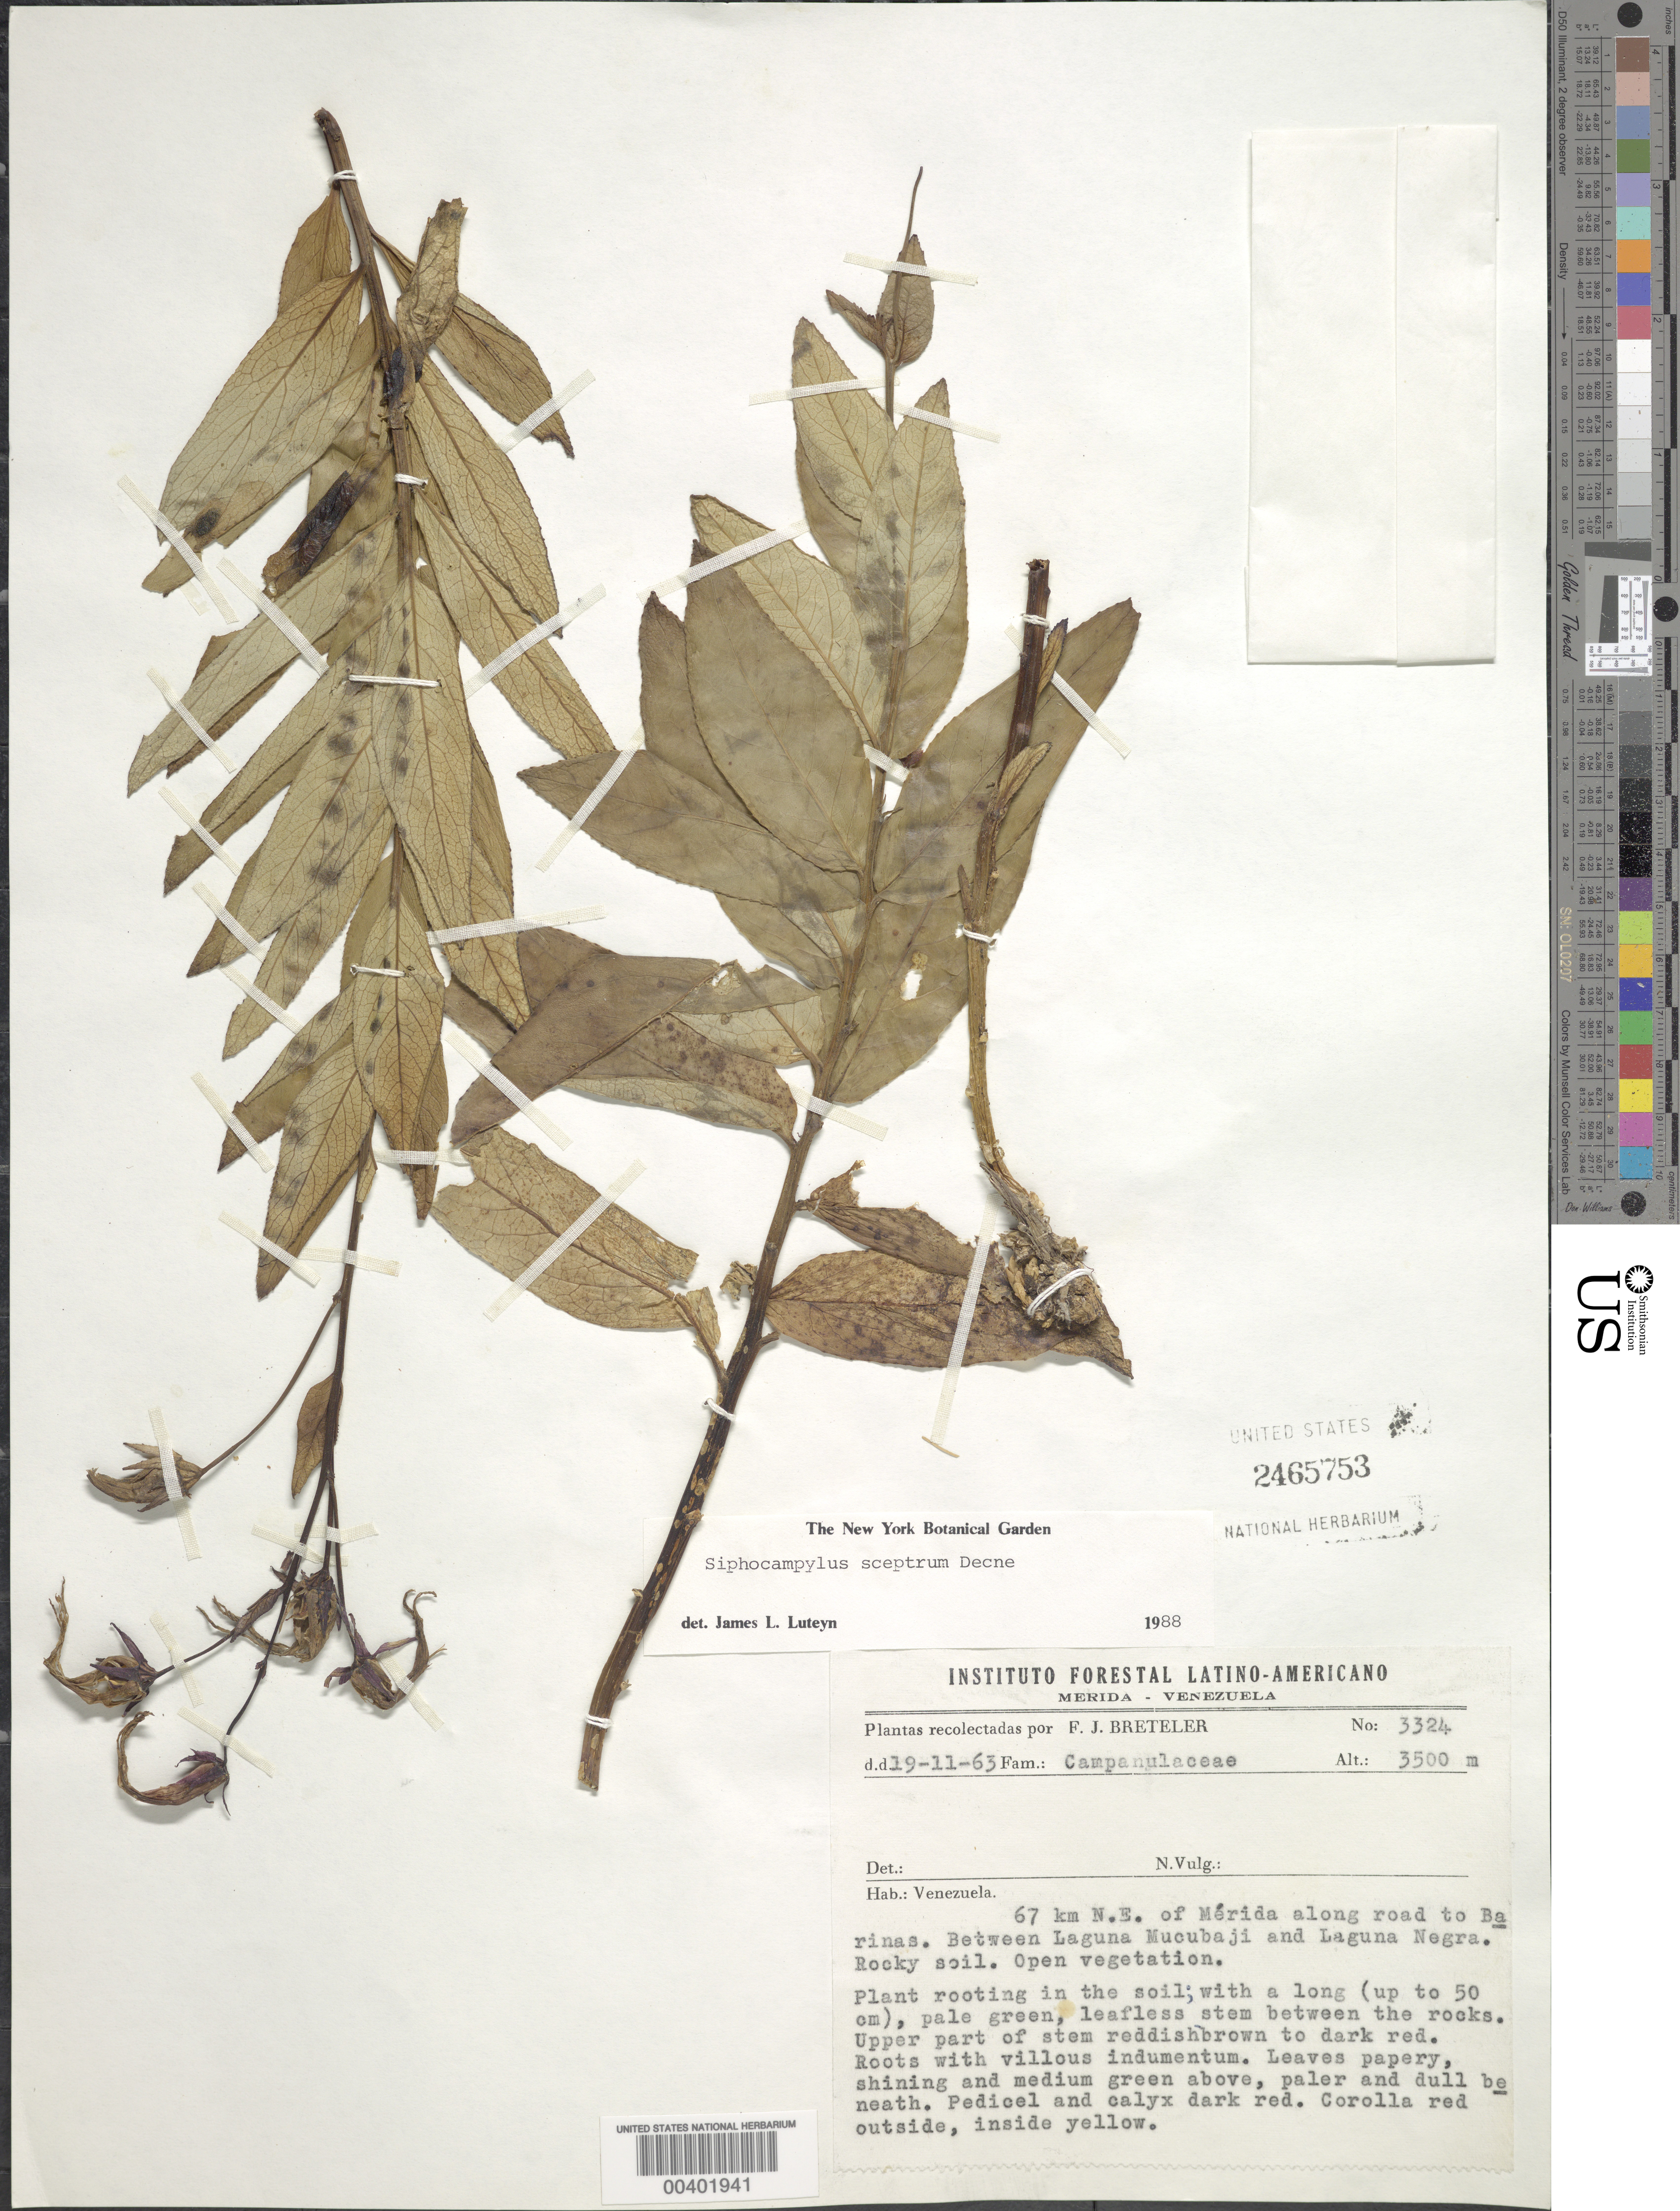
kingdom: Plantae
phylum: Tracheophyta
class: Magnoliopsida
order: Asterales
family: Campanulaceae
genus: Siphocampylus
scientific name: Siphocampylus sceptrum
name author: Decne. ex B.L. Linden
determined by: Luteyn, J. L.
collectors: F. J. Breteler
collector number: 3324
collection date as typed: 19 Nov 1963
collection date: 1963-11-19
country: Venezuela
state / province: Mérida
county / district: Rangel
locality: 67 km. N.E. of Mérida along road to Barinas. Between Laguna Mucubají and Laguna Negra. Negra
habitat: On road, between rocks.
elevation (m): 3500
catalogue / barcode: US 2465753